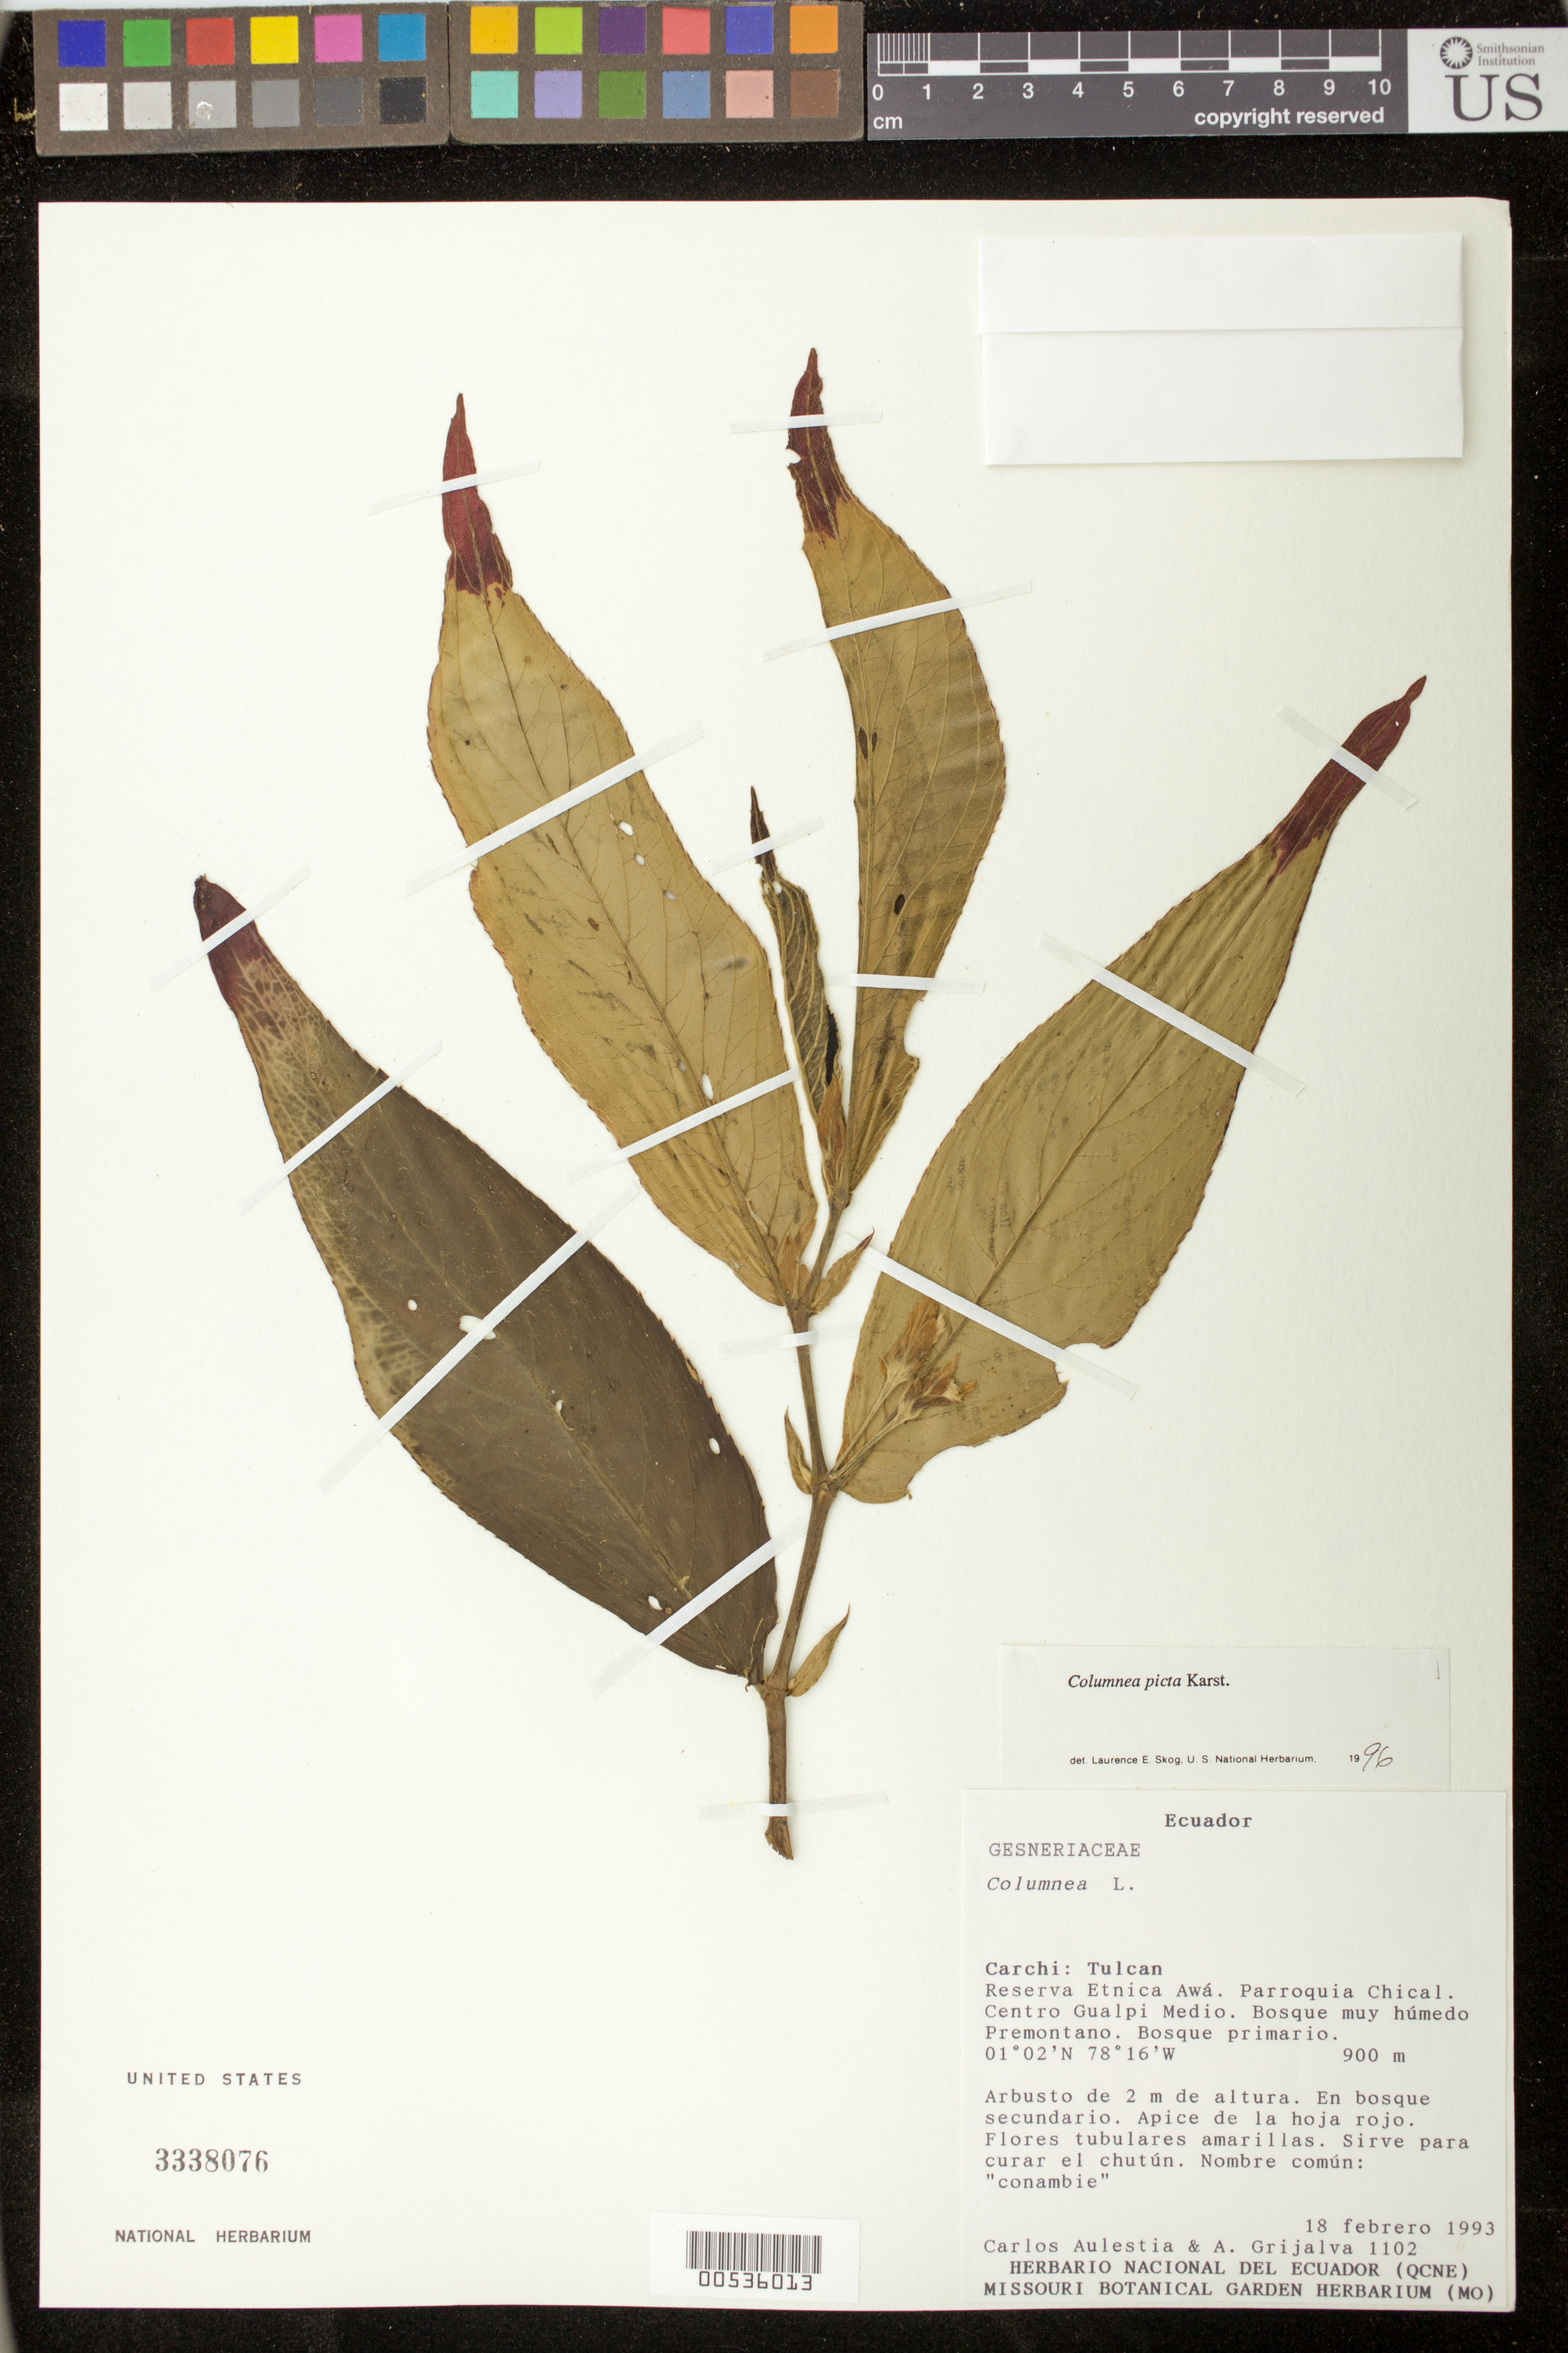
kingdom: Plantae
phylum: Tracheophyta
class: Magnoliopsida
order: Lamiales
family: Gesneriaceae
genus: Columnea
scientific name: Columnea karsteniana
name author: Singh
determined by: Skog, Laurence E.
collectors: C. Aulestia & A. Grijalva P.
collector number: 1102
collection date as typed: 18 Feb 1993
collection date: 1993-02-18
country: Ecuador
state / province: Carchi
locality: Tulcan: Reserva Etnica Awá, Parroquia Chical, Centro Gualpi Medio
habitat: Bosque muy húmedo premontano; bosque primario; en bosque secundario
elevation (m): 900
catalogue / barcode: US 3338076